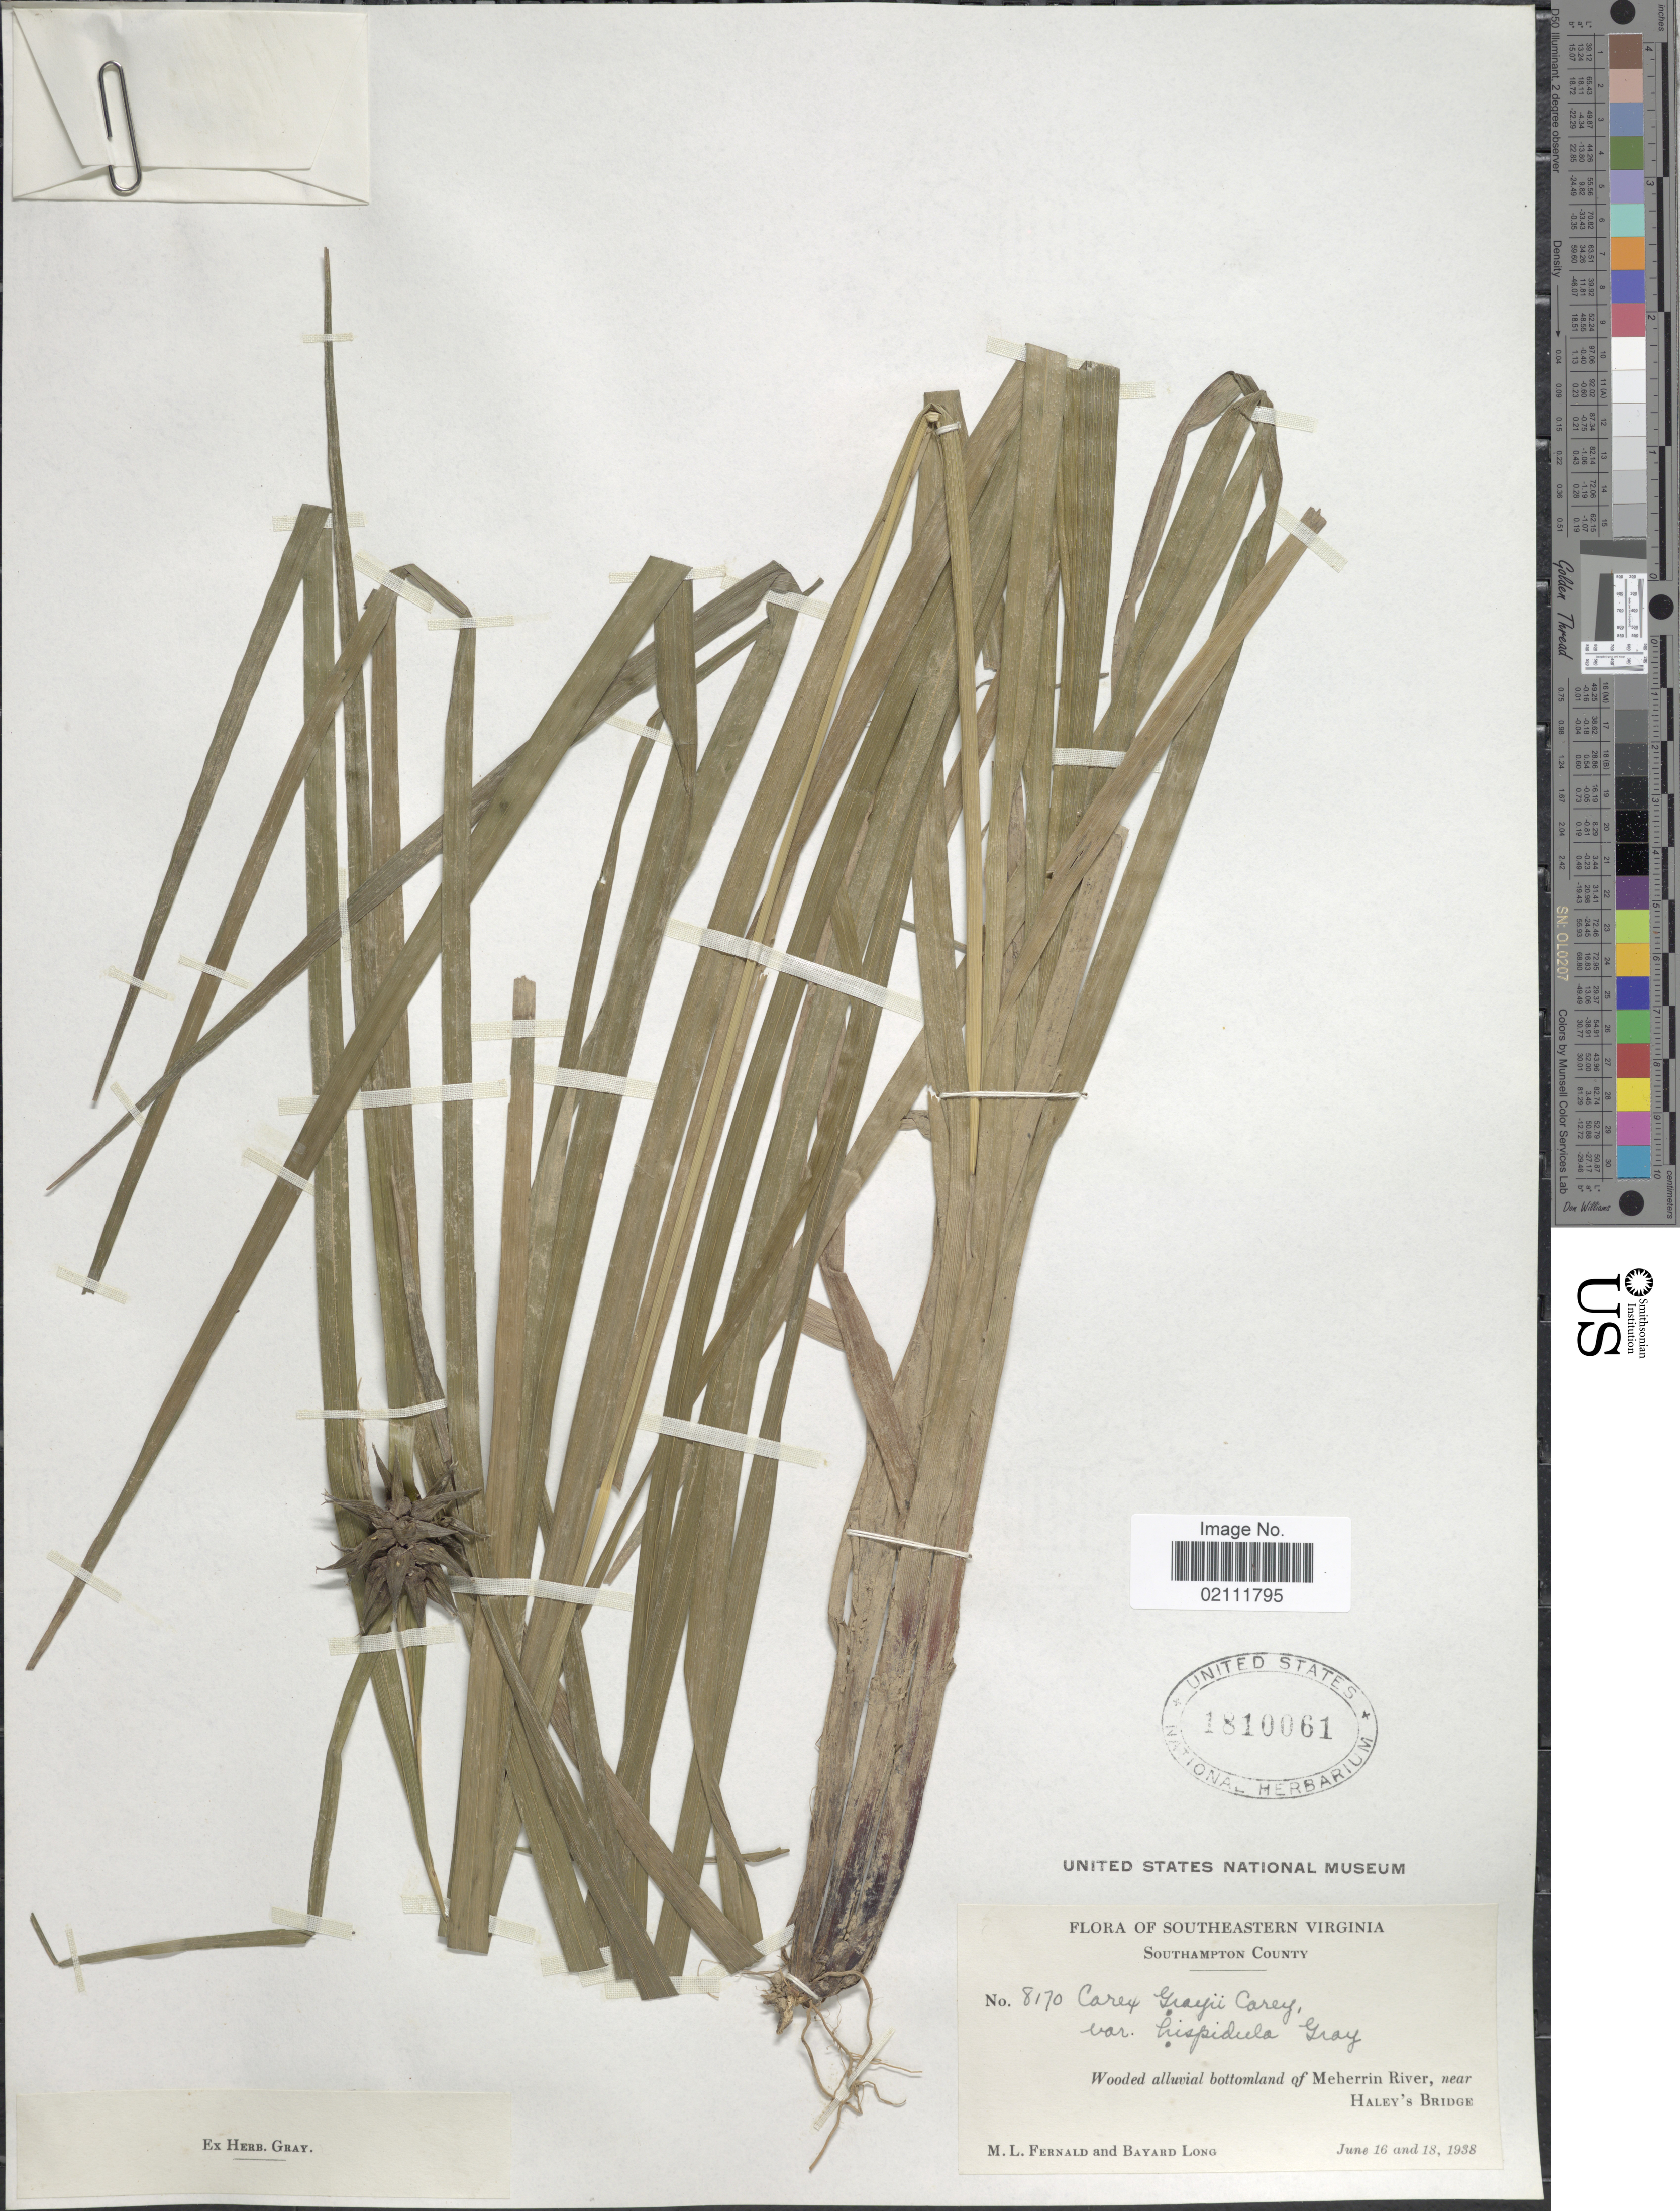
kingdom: Plantae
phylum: Tracheophyta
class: Liliopsida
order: Poales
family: Cyperaceae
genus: Carex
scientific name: Carex grayi var. hispidula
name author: A. Gray ex L.H. Bailey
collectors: M. L. Fernald & B. Long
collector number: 8170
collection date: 1938-06-16/1938-06-18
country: United States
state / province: Virginia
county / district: Southampton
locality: Southeastern Virginia, Southampton County, wooded alluvial bottomland of Meherrin River, near Haley's Bridge.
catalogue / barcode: US 1810061